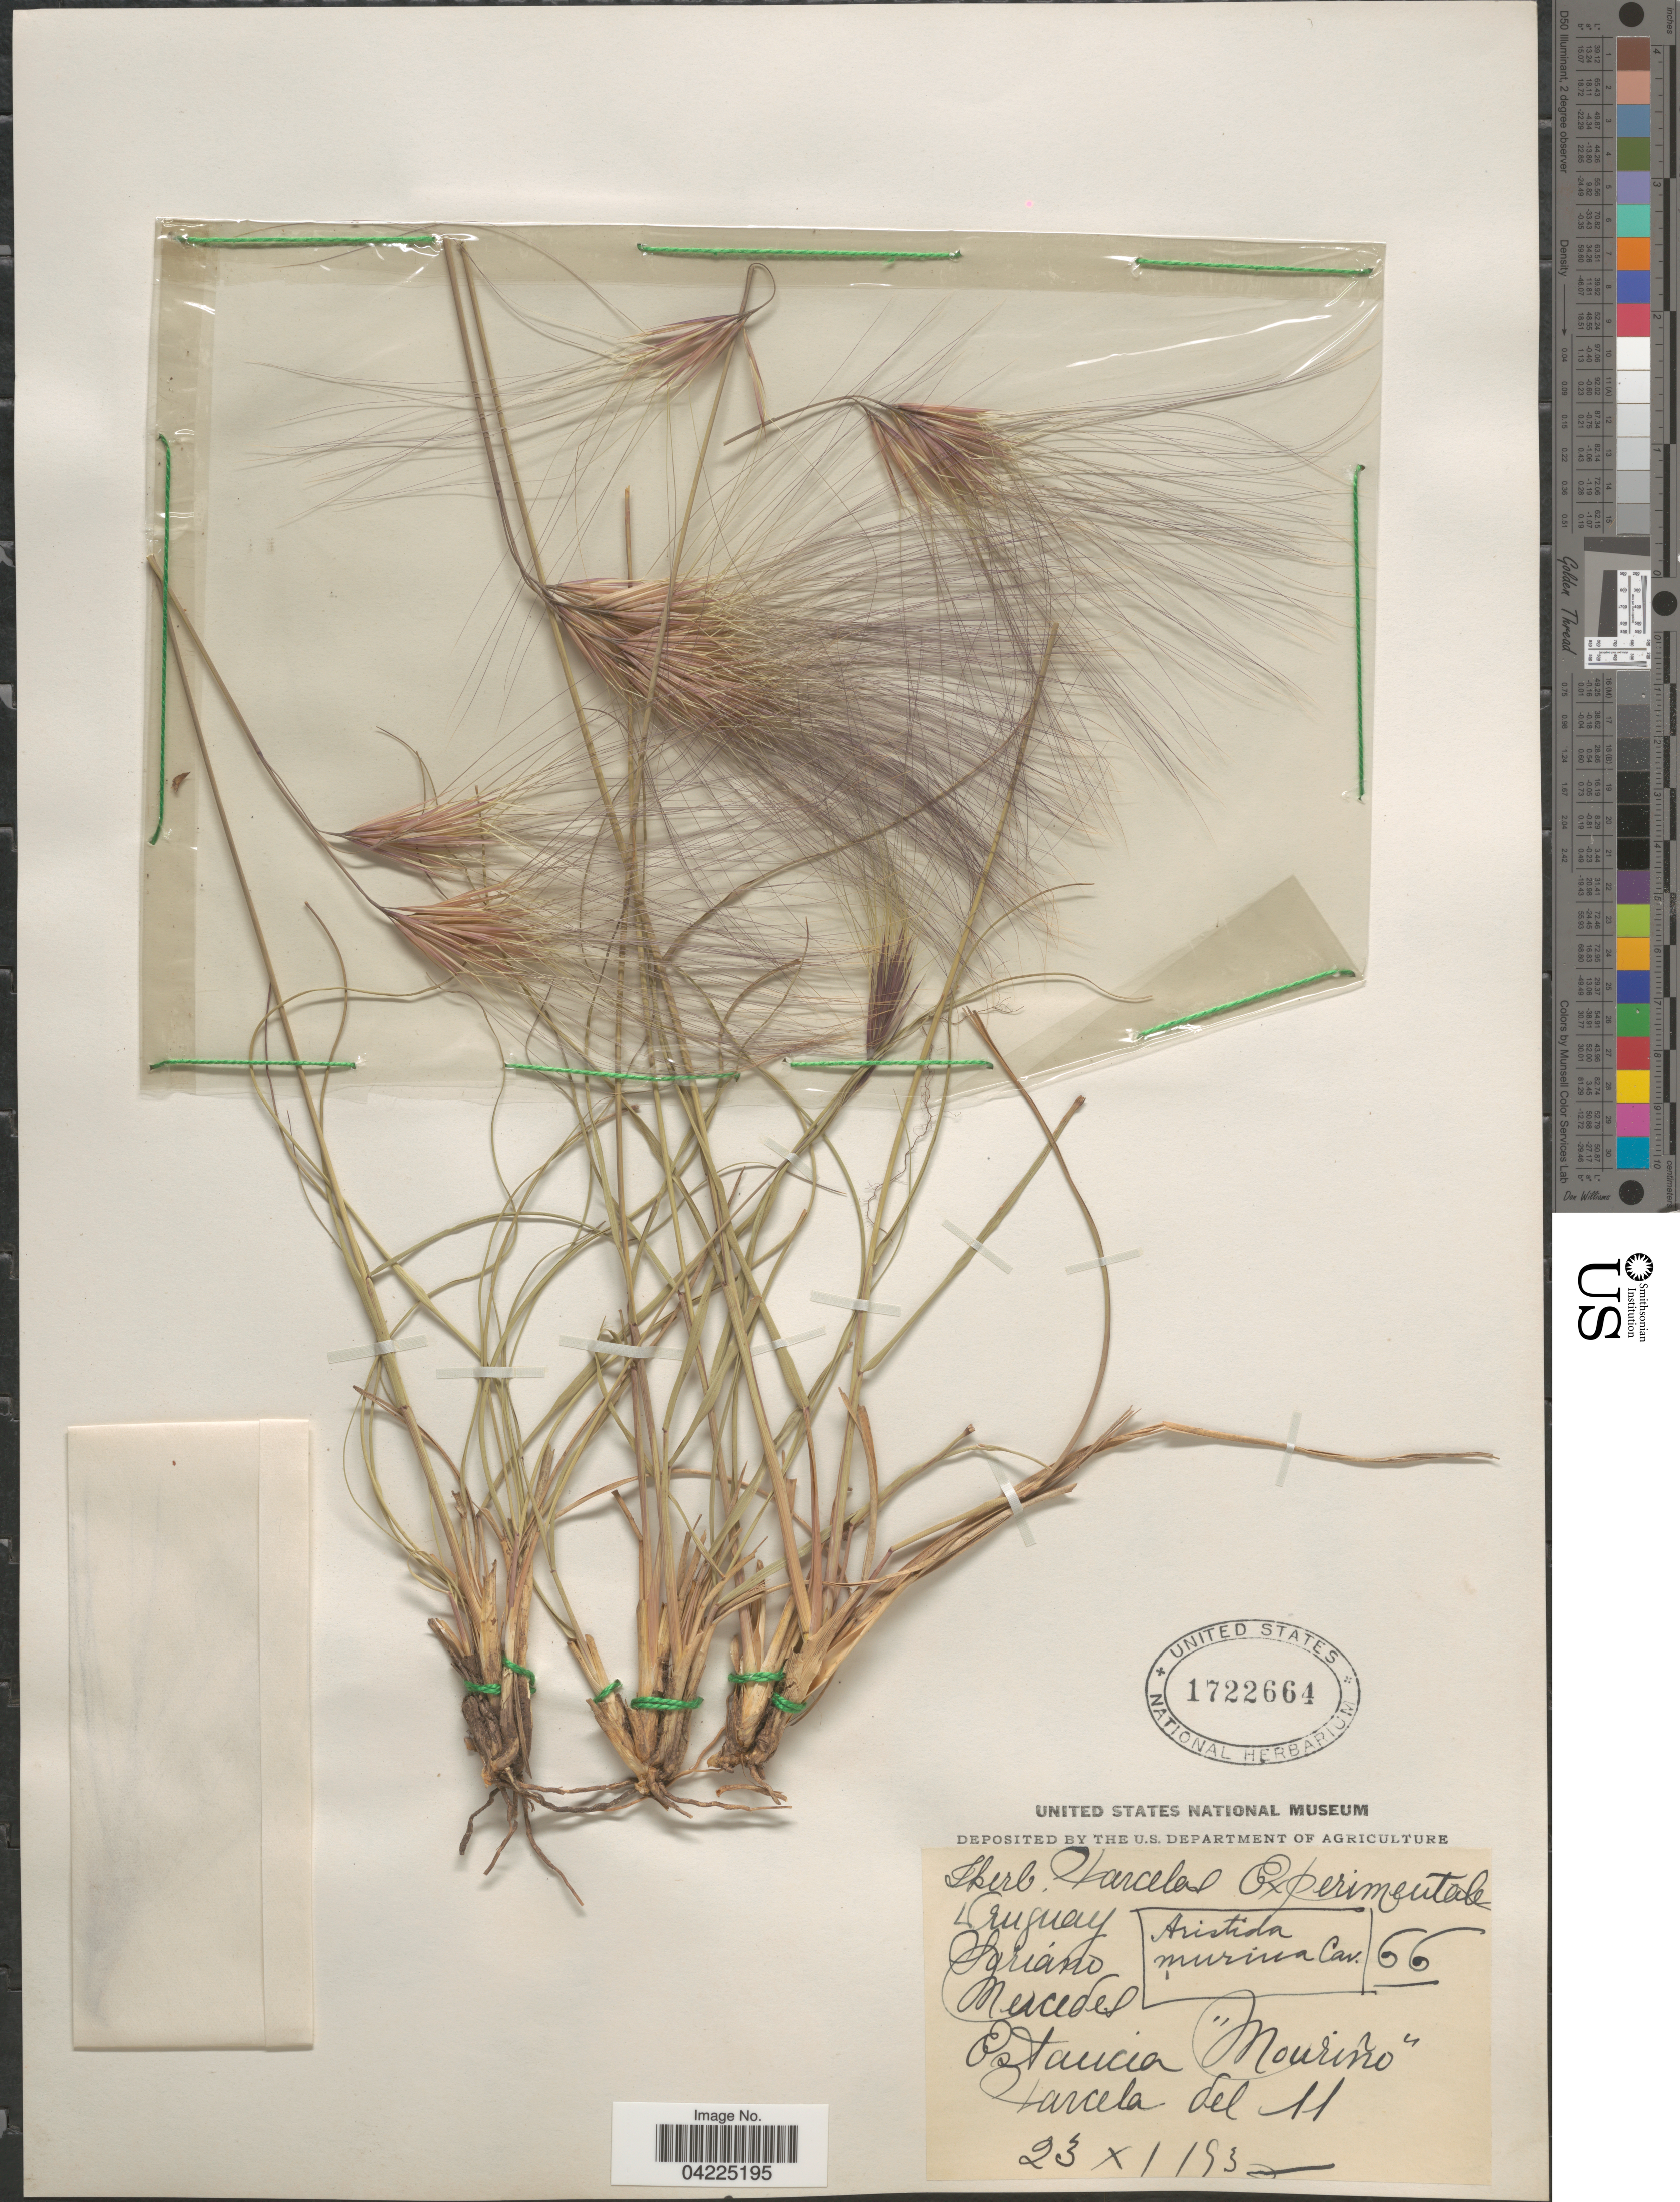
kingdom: Plantae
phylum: Tracheophyta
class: Liliopsida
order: Poales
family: Poaceae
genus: Aristida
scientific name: Aristida murina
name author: Cav.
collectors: Ex herb. Harcelad Experimentale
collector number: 66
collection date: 1935-11-23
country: Uruguay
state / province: Soriano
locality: Mercedes. Estancia "Mouriño". Harcela del 11.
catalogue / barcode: US 1722664